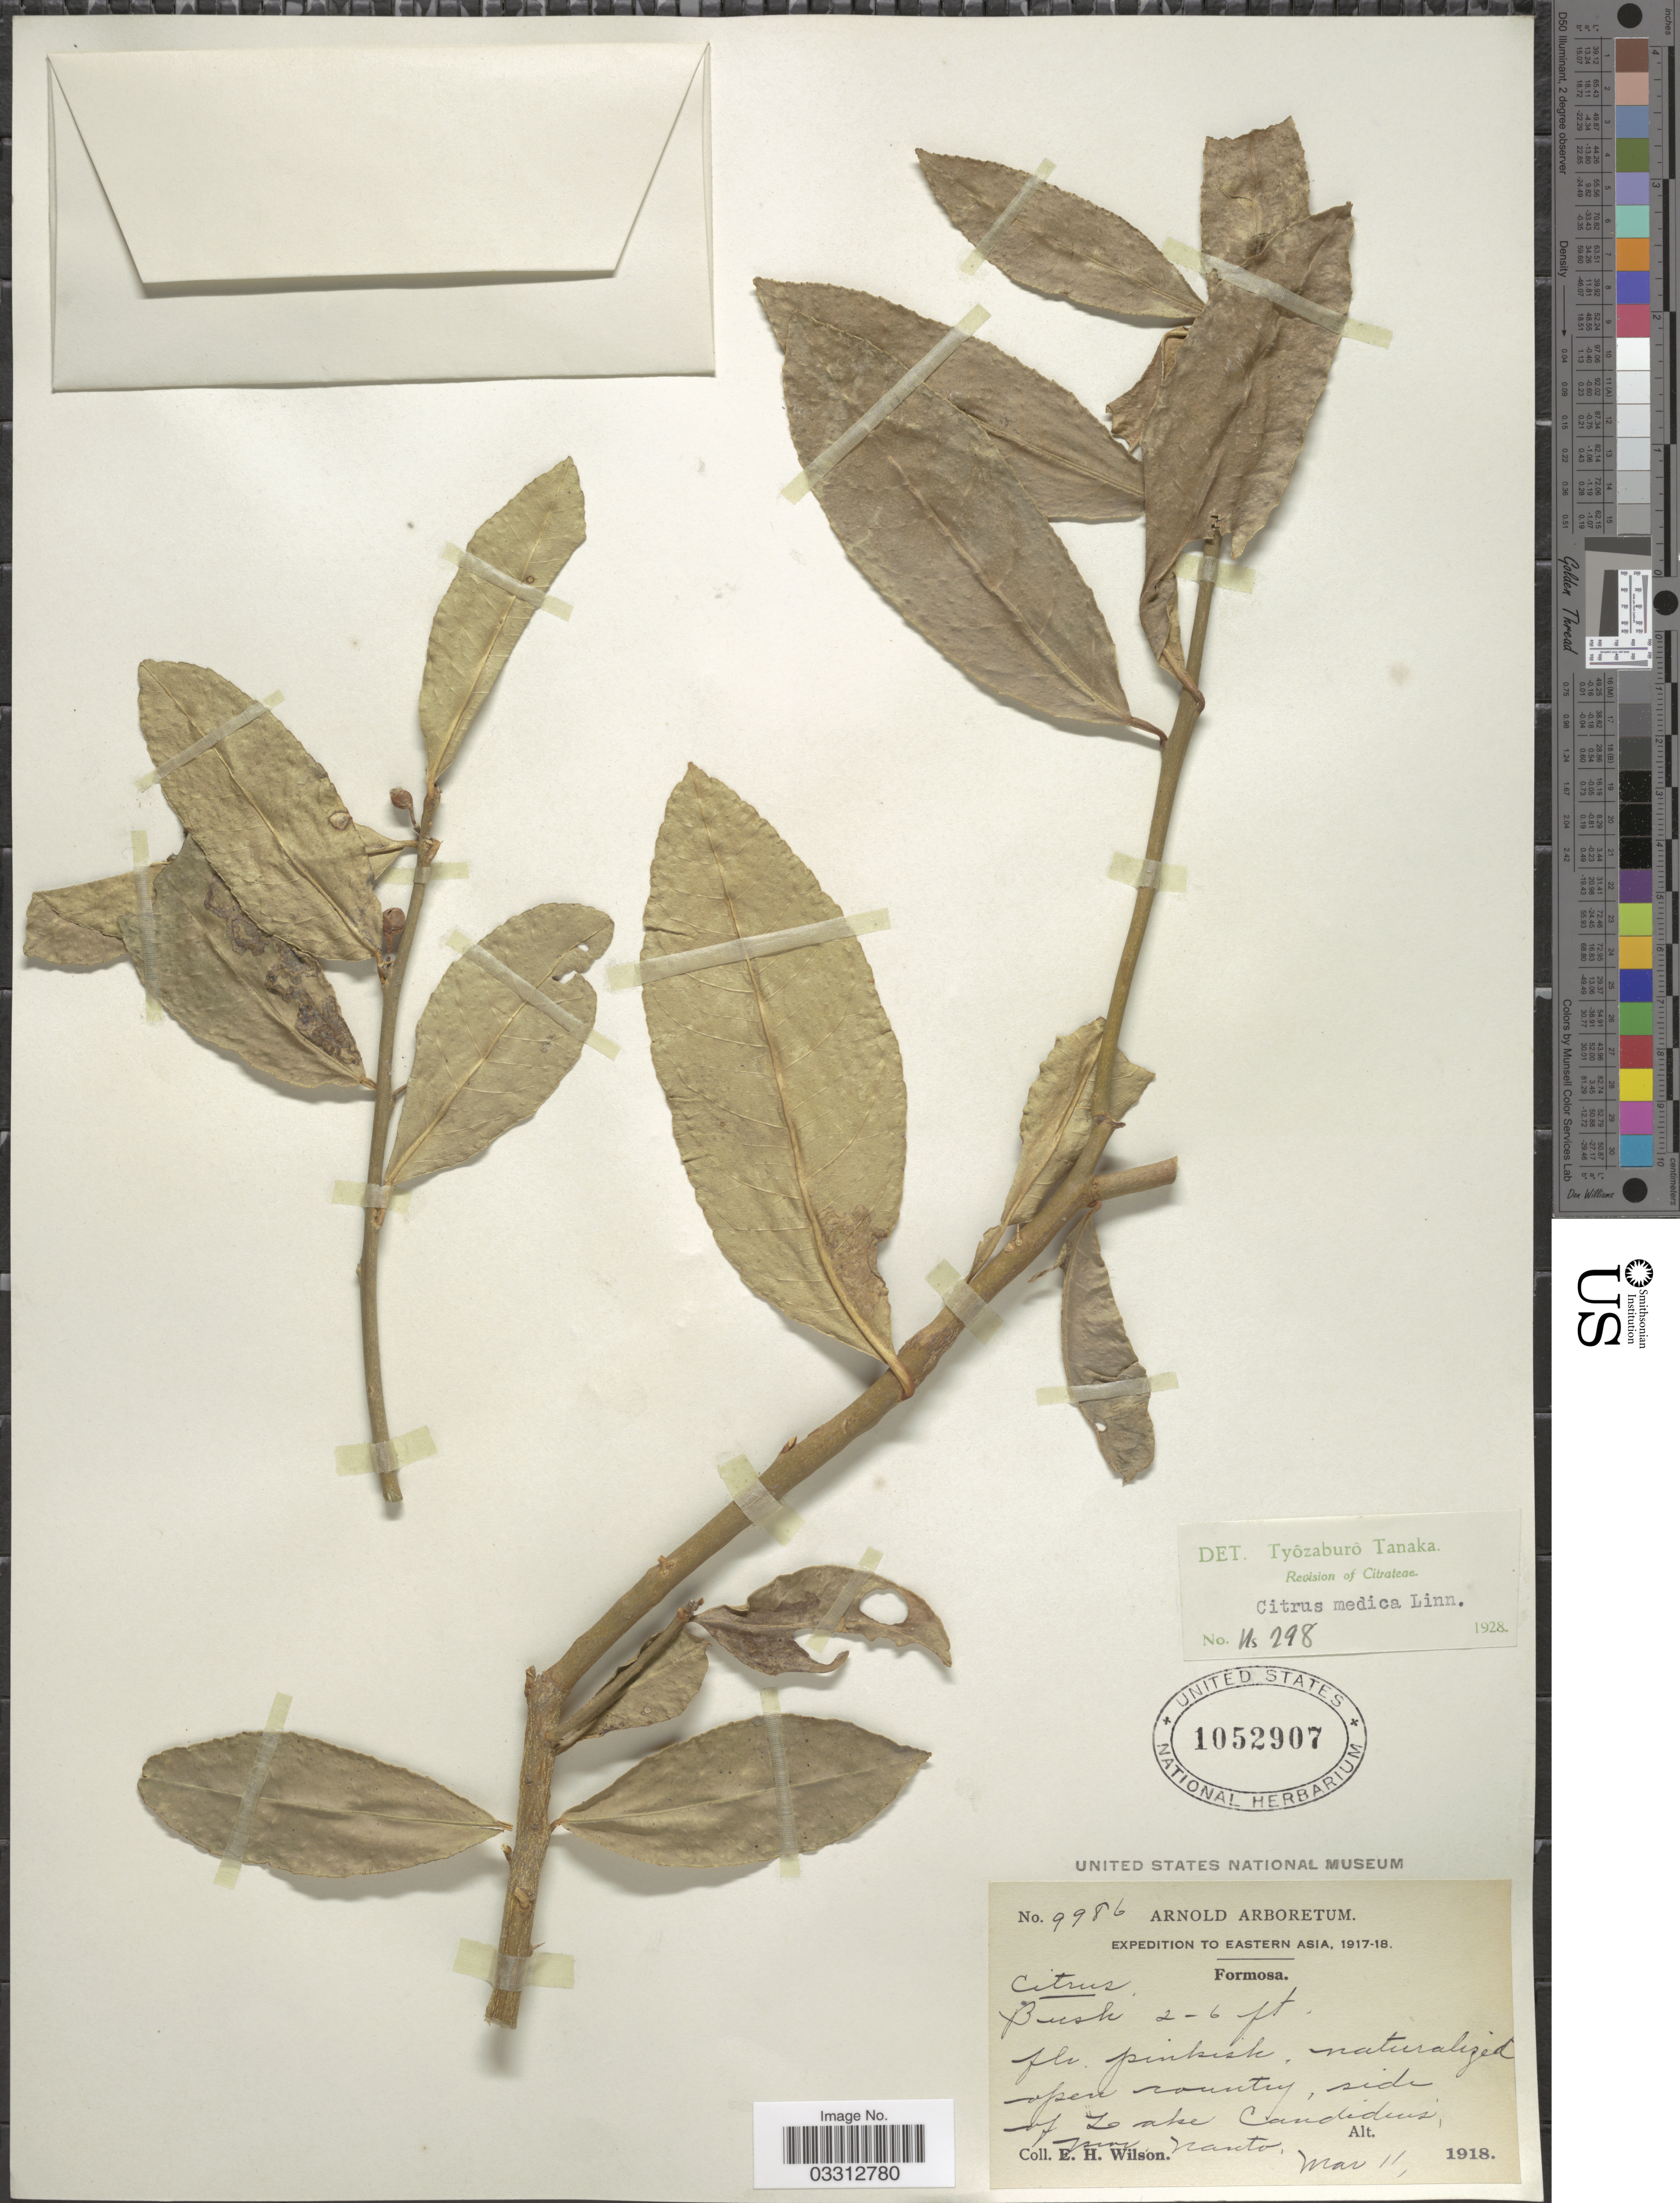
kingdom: Plantae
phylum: Tracheophyta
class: Magnoliopsida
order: Sapindales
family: Rutaceae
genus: Citrus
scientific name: Citrus medica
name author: L.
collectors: E. Wilson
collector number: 9986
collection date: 1918-03-11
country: Taiwan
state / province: Nantou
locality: Eastern Asia, Formosa. side of Lake Candidius, prov. Nanto.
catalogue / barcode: US 1052907